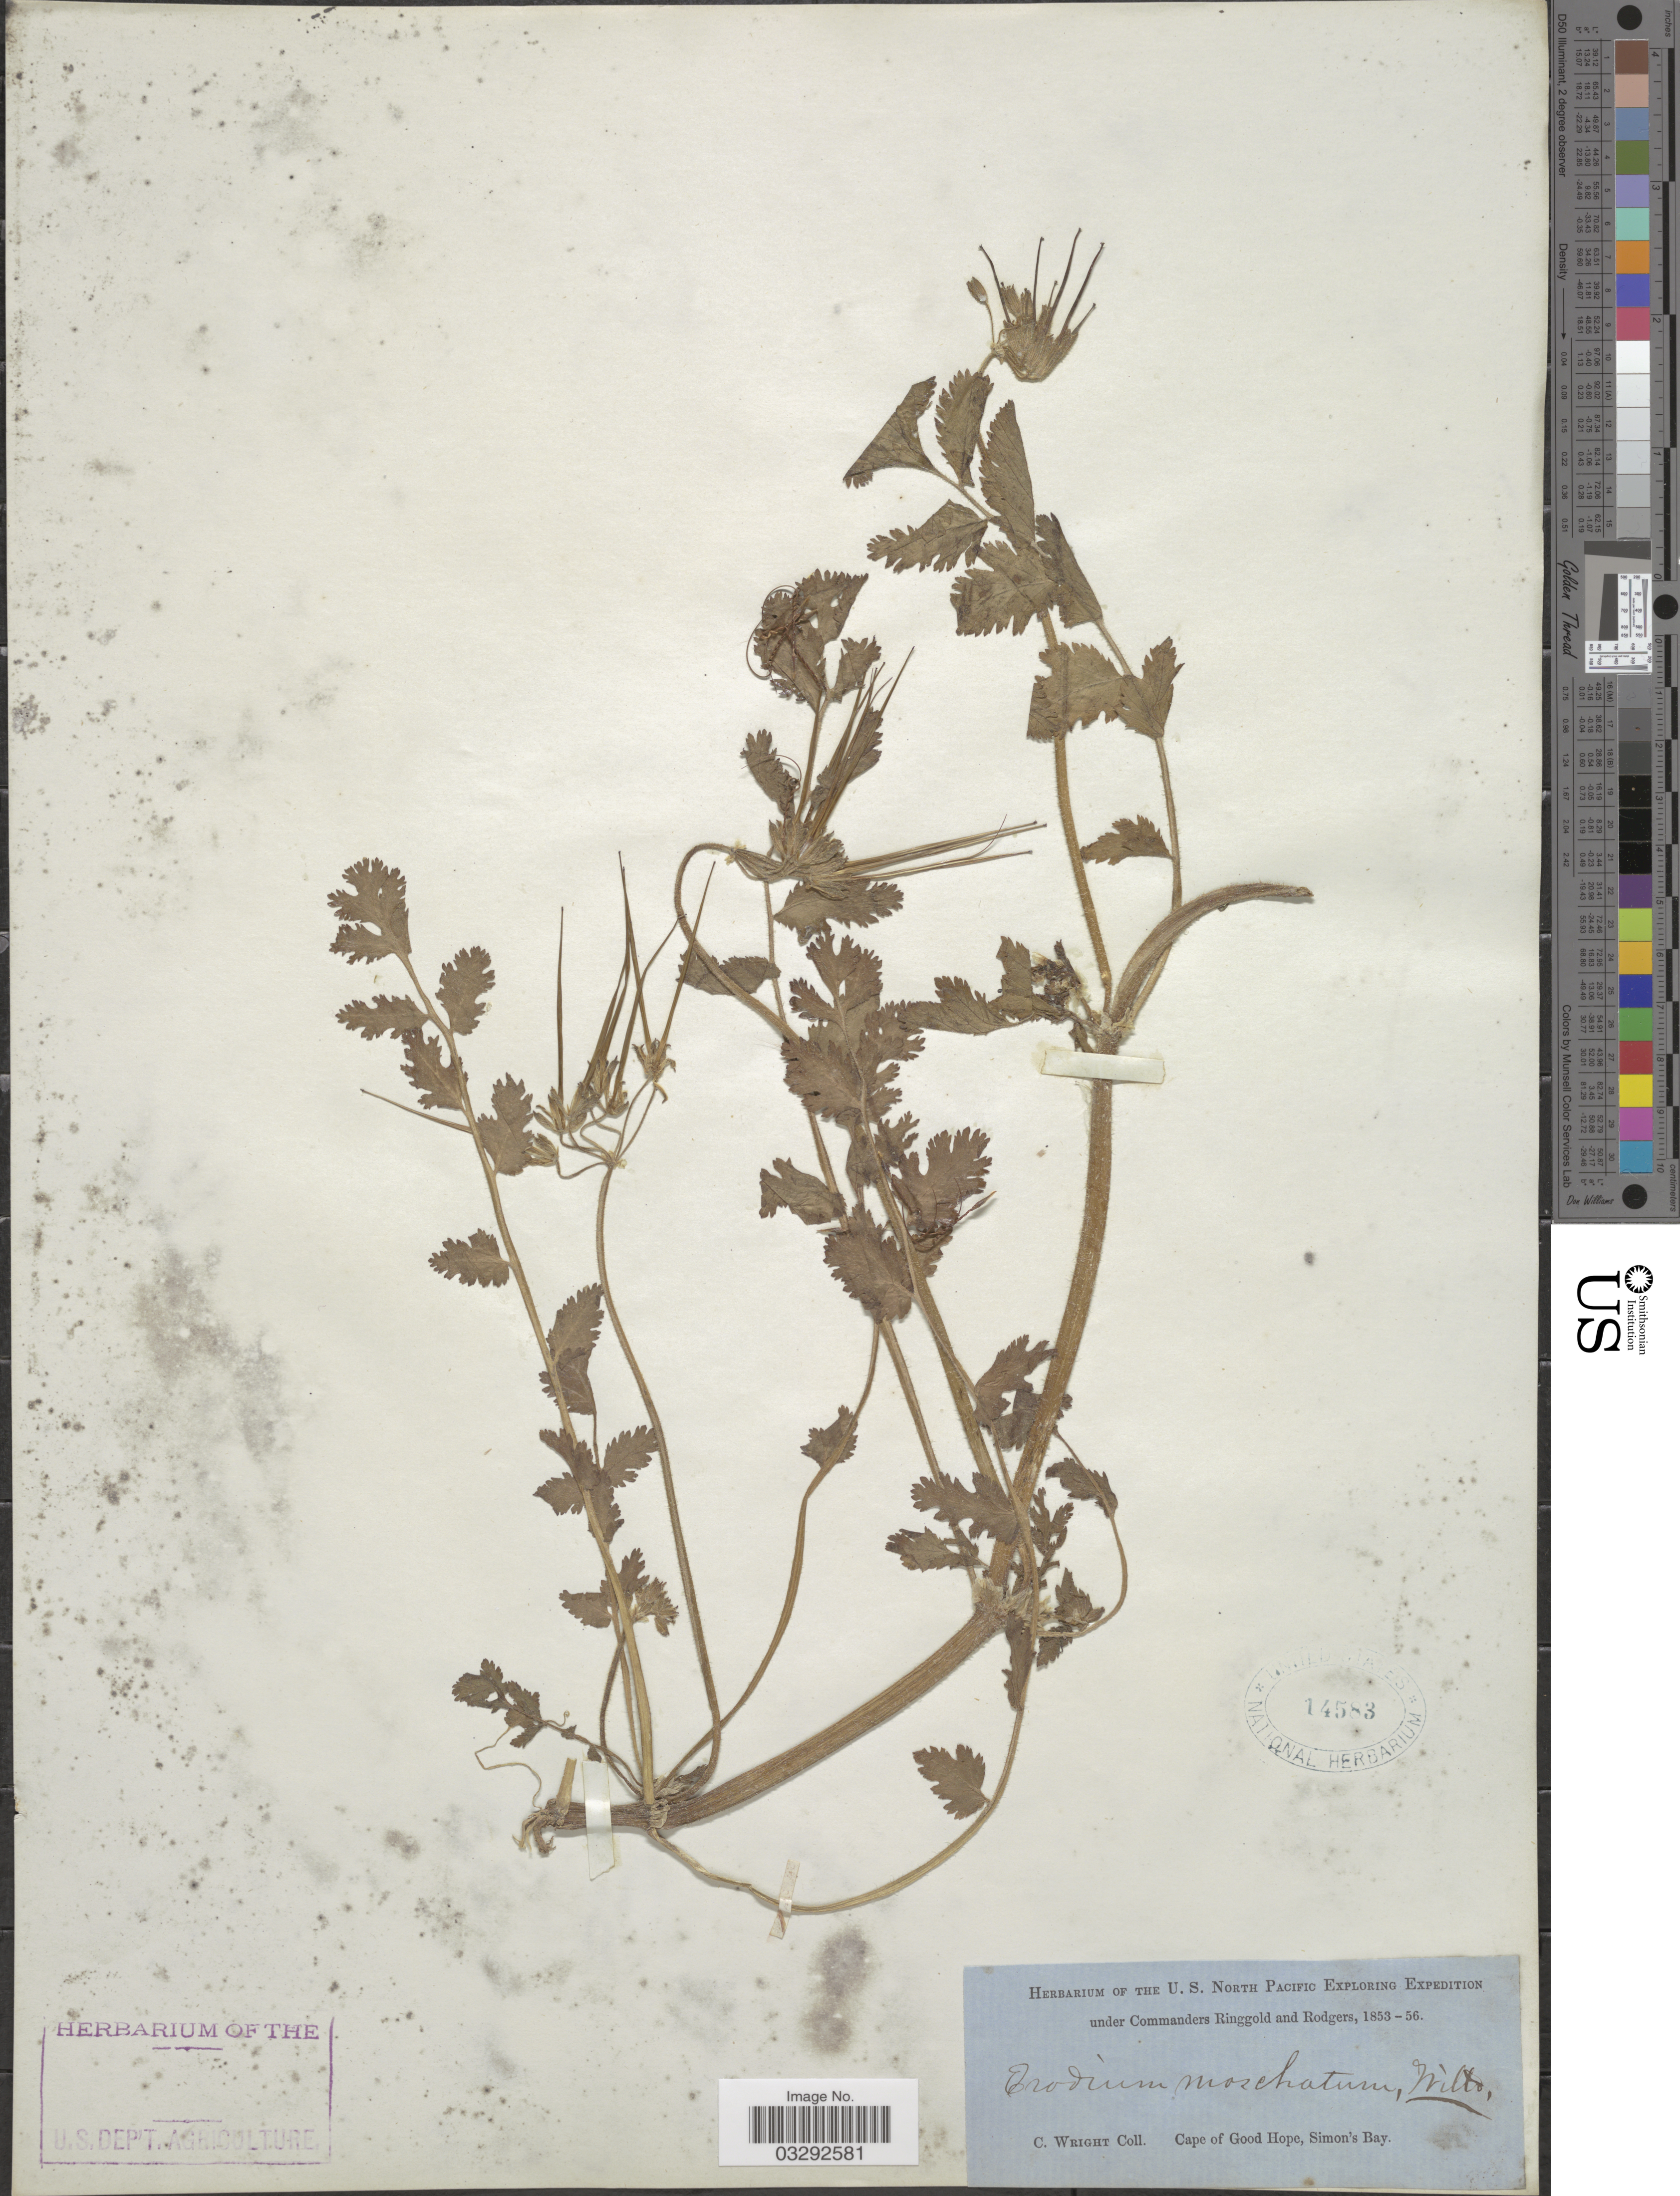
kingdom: Plantae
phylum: Tracheophyta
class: Magnoliopsida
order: Geraniales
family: Geraniaceae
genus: Erodium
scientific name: Erodium moschatum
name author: (L.) L'Hér. ex Aiton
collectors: C. Wright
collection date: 1853/1856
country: South Africa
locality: Cape of Good Hope, Simon's Bay.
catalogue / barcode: US 14583